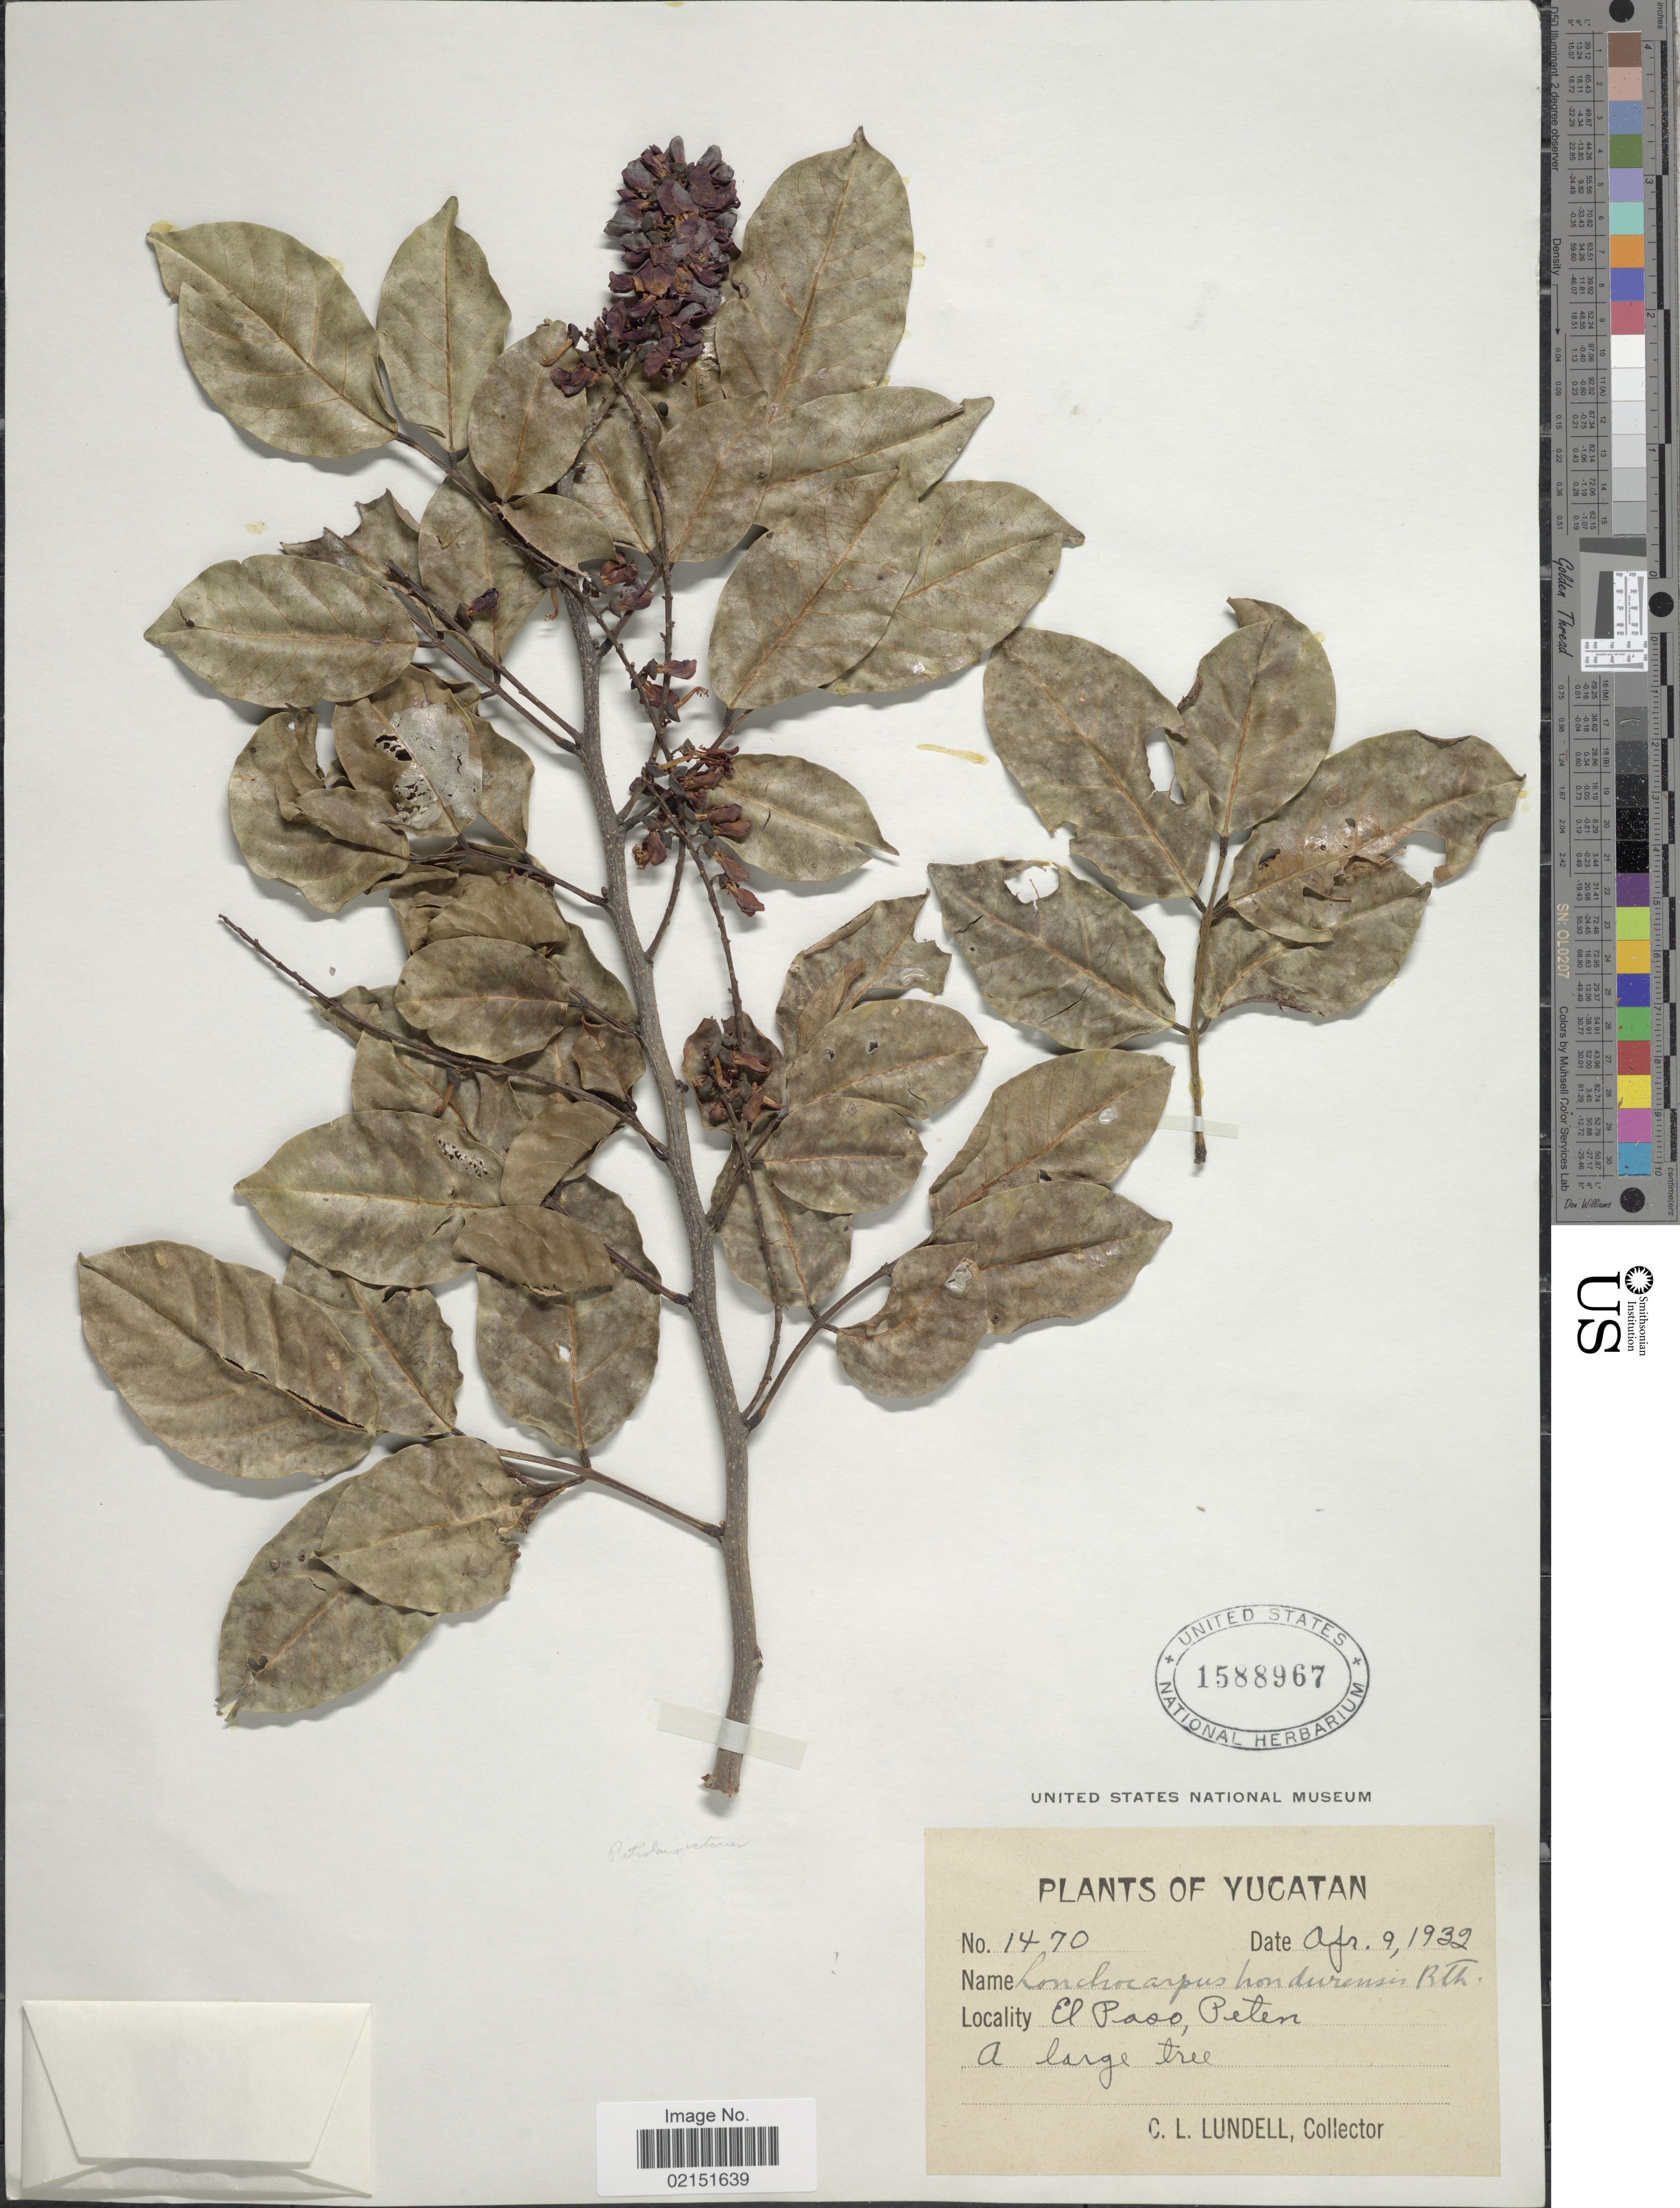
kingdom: Plantae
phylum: Tracheophyta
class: Magnoliopsida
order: Fabales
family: Fabaceae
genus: Lonchocarpus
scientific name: Lonchocarpus hondurensis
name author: Benth.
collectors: C. L. Lundell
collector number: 1470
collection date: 1932-04-09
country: Guatemala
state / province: El Petén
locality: Yucatan. El Paso, Peten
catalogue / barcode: US 1588967